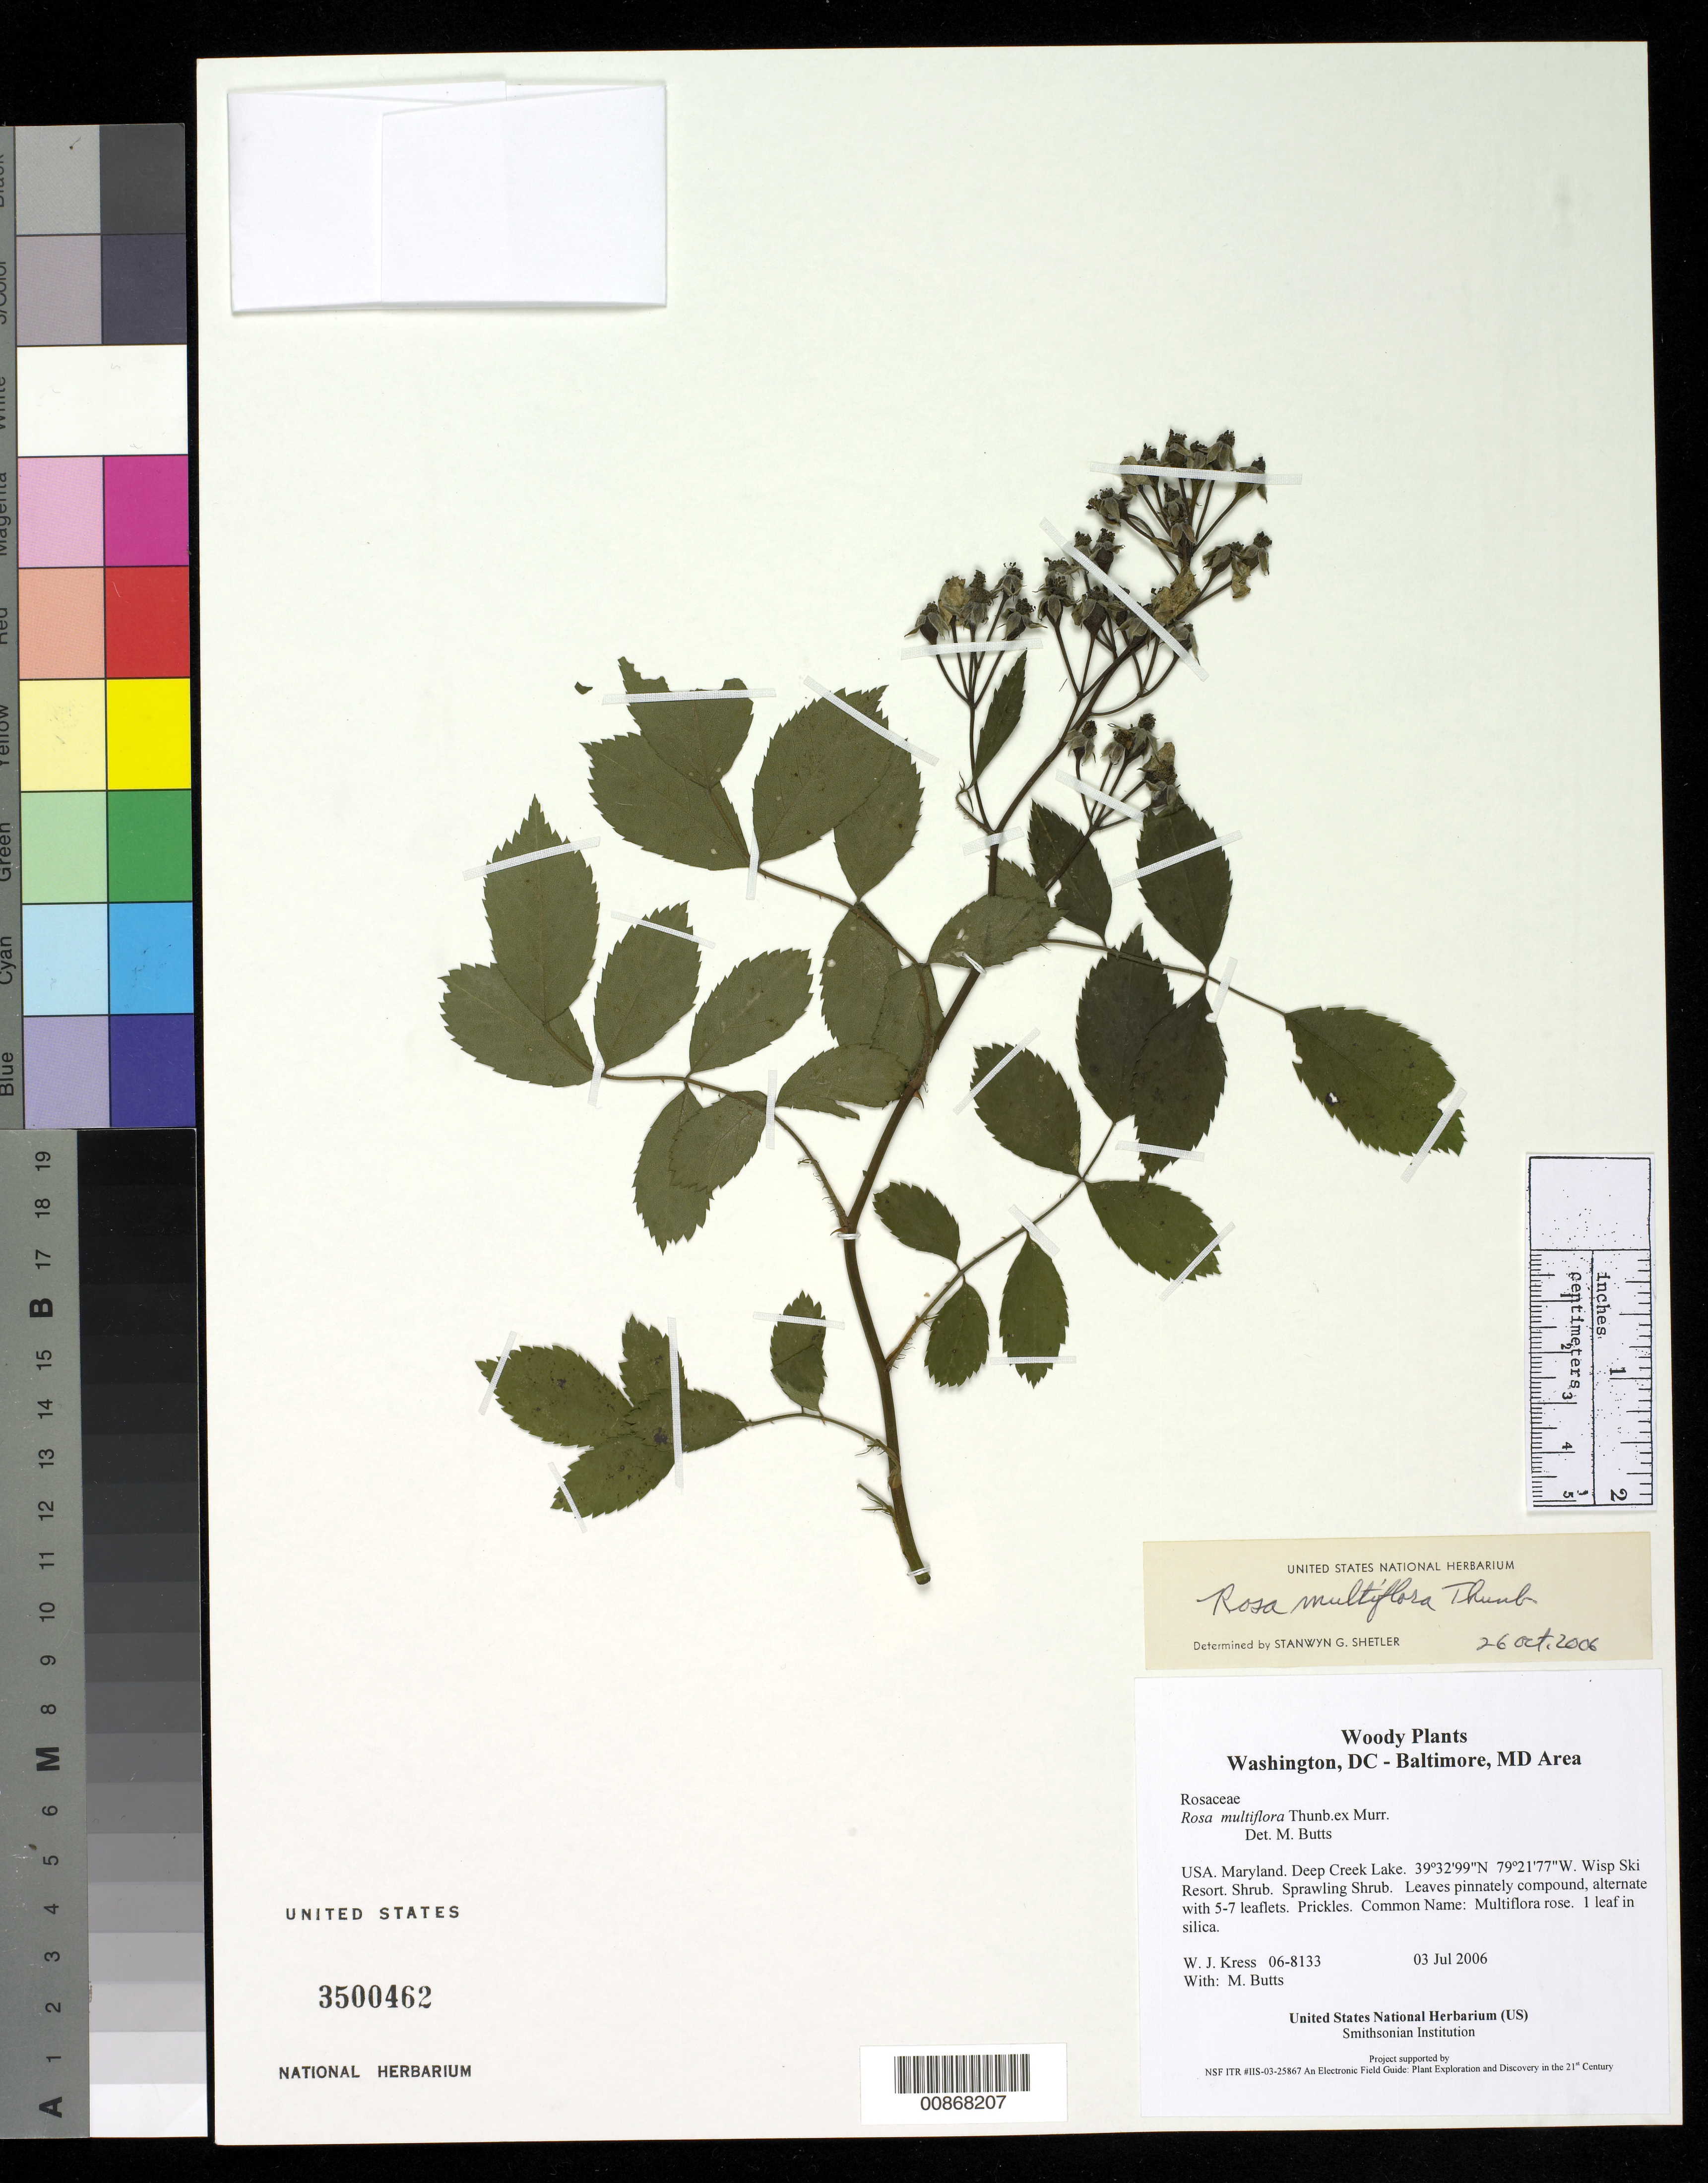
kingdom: Plantae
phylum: Tracheophyta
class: Magnoliopsida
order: Rosales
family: Rosaceae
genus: Rosa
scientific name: Rosa multiflora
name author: Thunb.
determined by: Shetler, Stanwyn G., (US), NMNH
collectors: W. J. Kress & M. B. Butts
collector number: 06-8133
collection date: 2006-07-03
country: United States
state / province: Maryland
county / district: Garrett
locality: Deep Creek Lake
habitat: Wisp Ski Resort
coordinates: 39 32 99 N, 79 21 77 W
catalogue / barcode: US 3500462